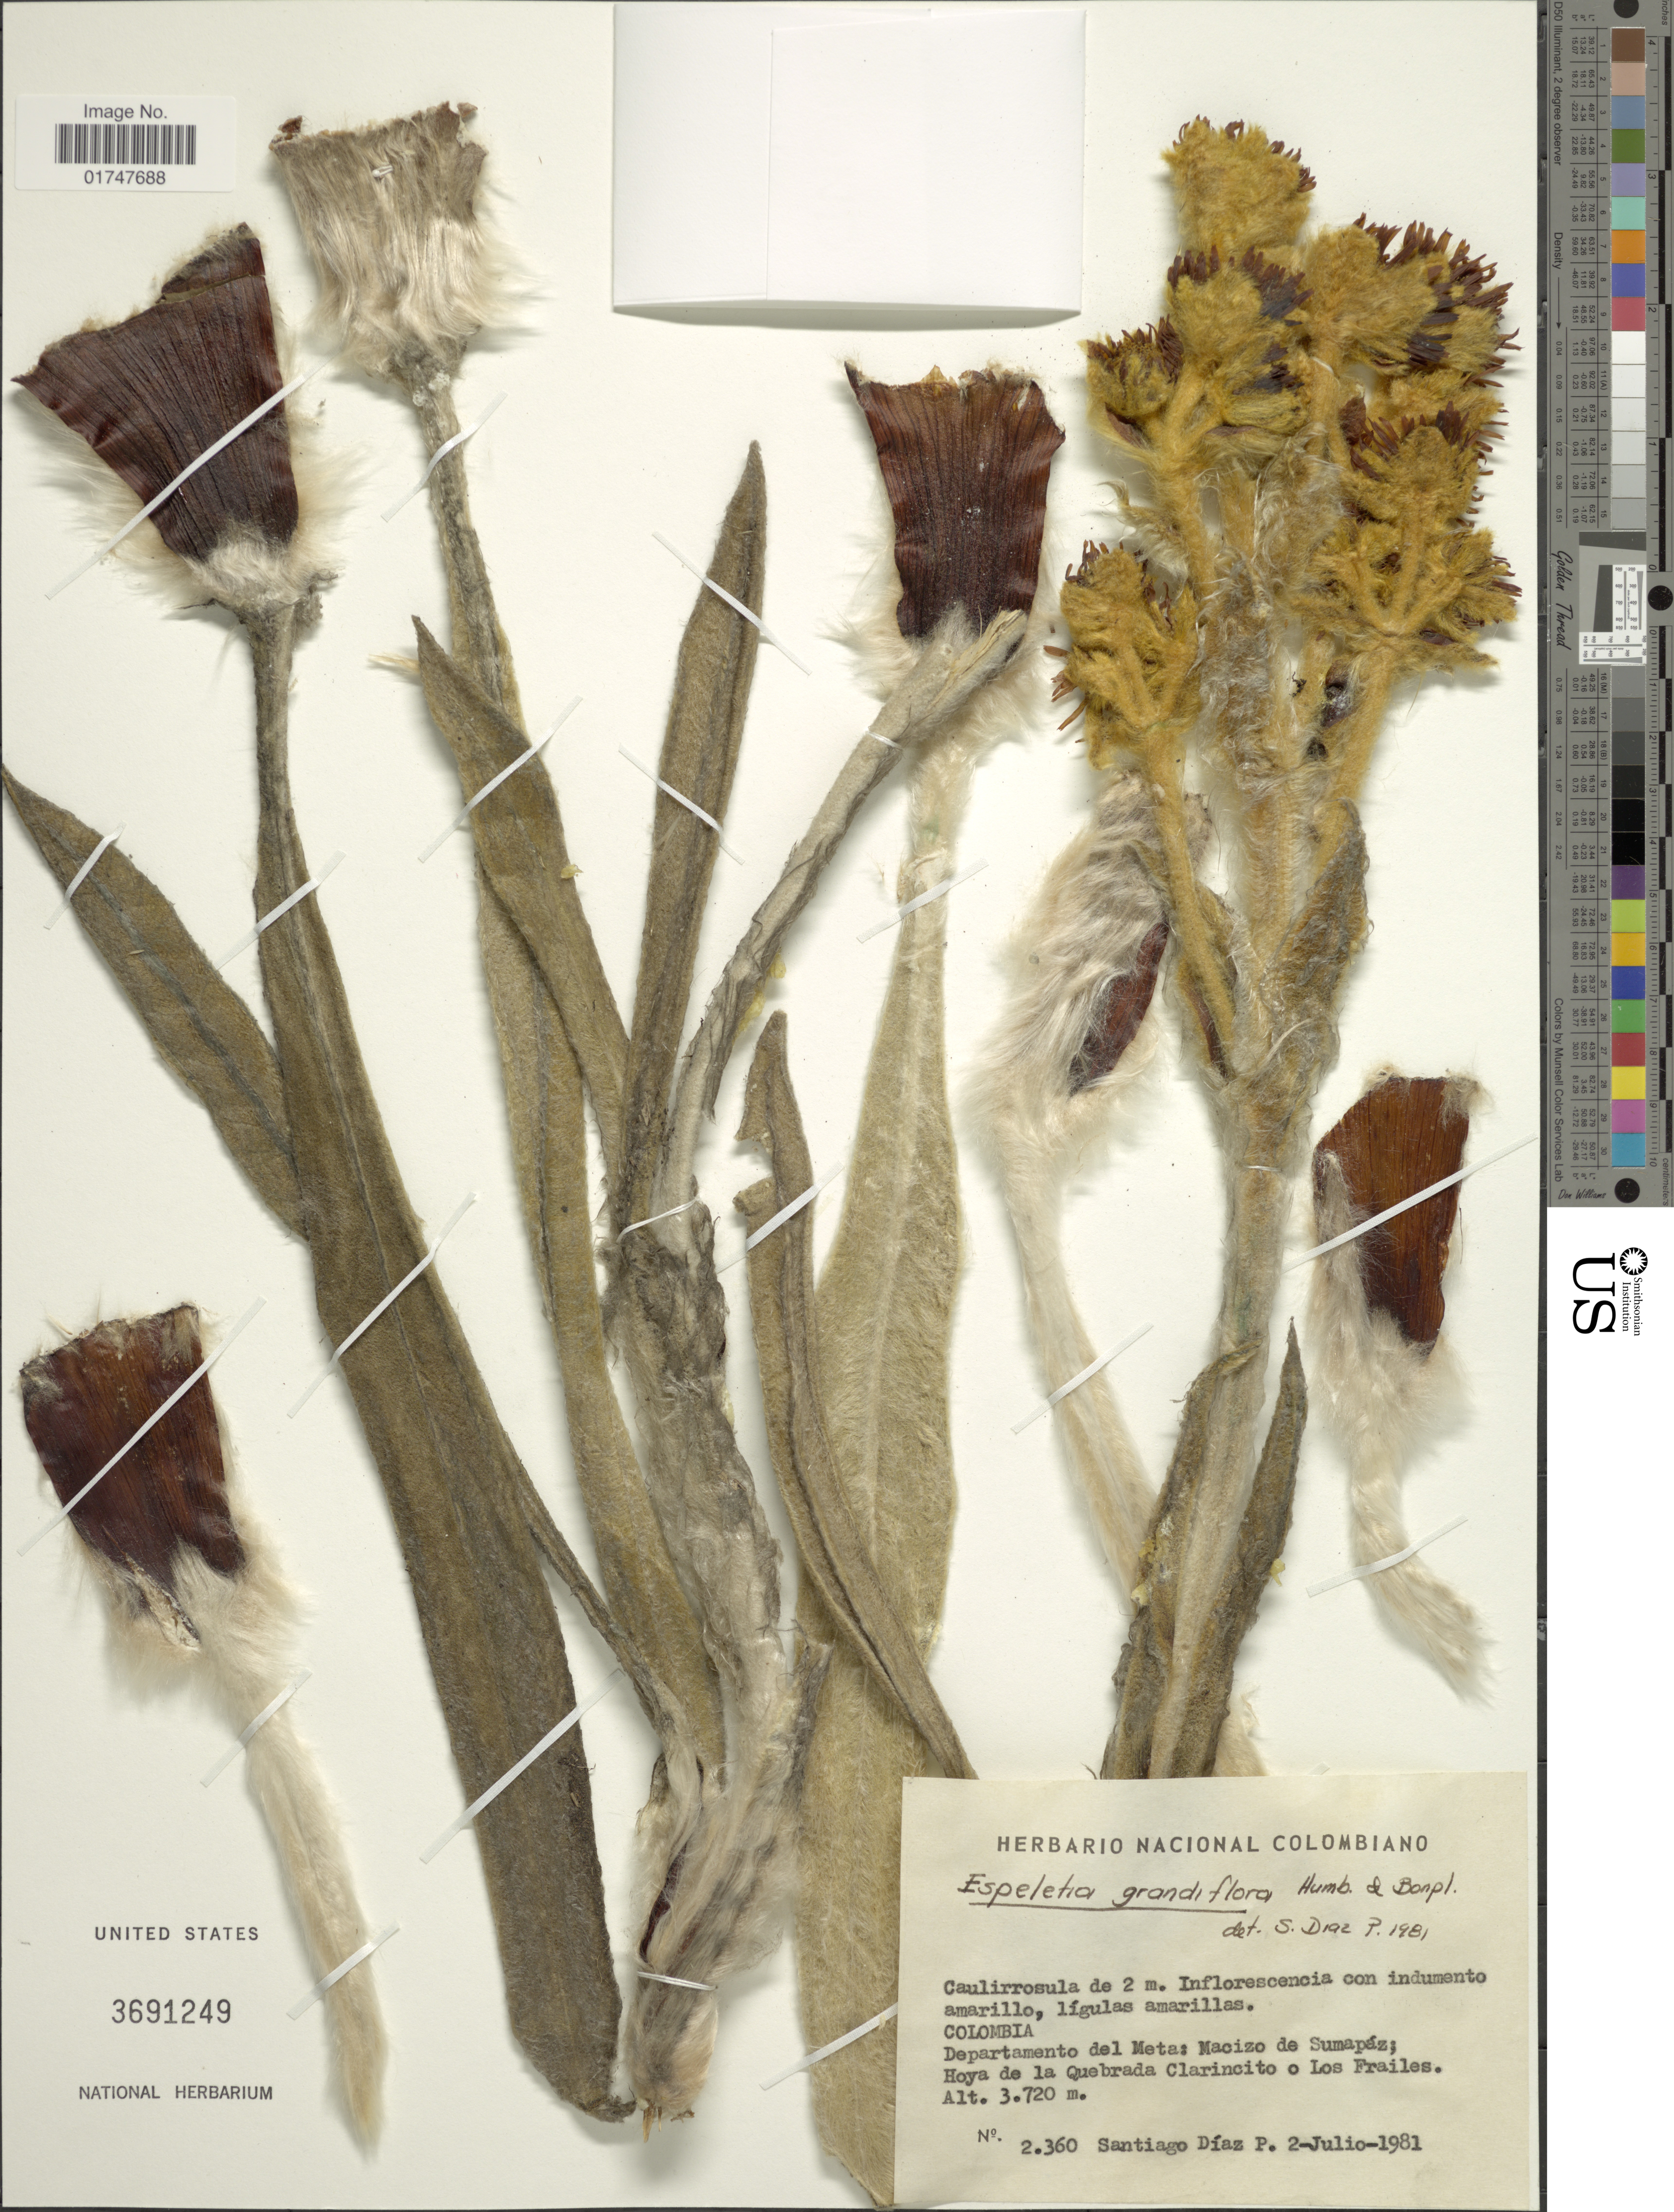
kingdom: Plantae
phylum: Tracheophyta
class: Magnoliopsida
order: Asterales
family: Asteraceae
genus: Espeletia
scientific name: Espeletia grandiflora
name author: Humb. & Bonpl.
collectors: S. Díaz Píedrahíta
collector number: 2360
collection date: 1981-07-02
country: Colombia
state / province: Meta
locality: Macizo de Sumapáz; Hoya de la Quebrada Clarincito o Los Frailes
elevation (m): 3720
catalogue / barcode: US 3691249